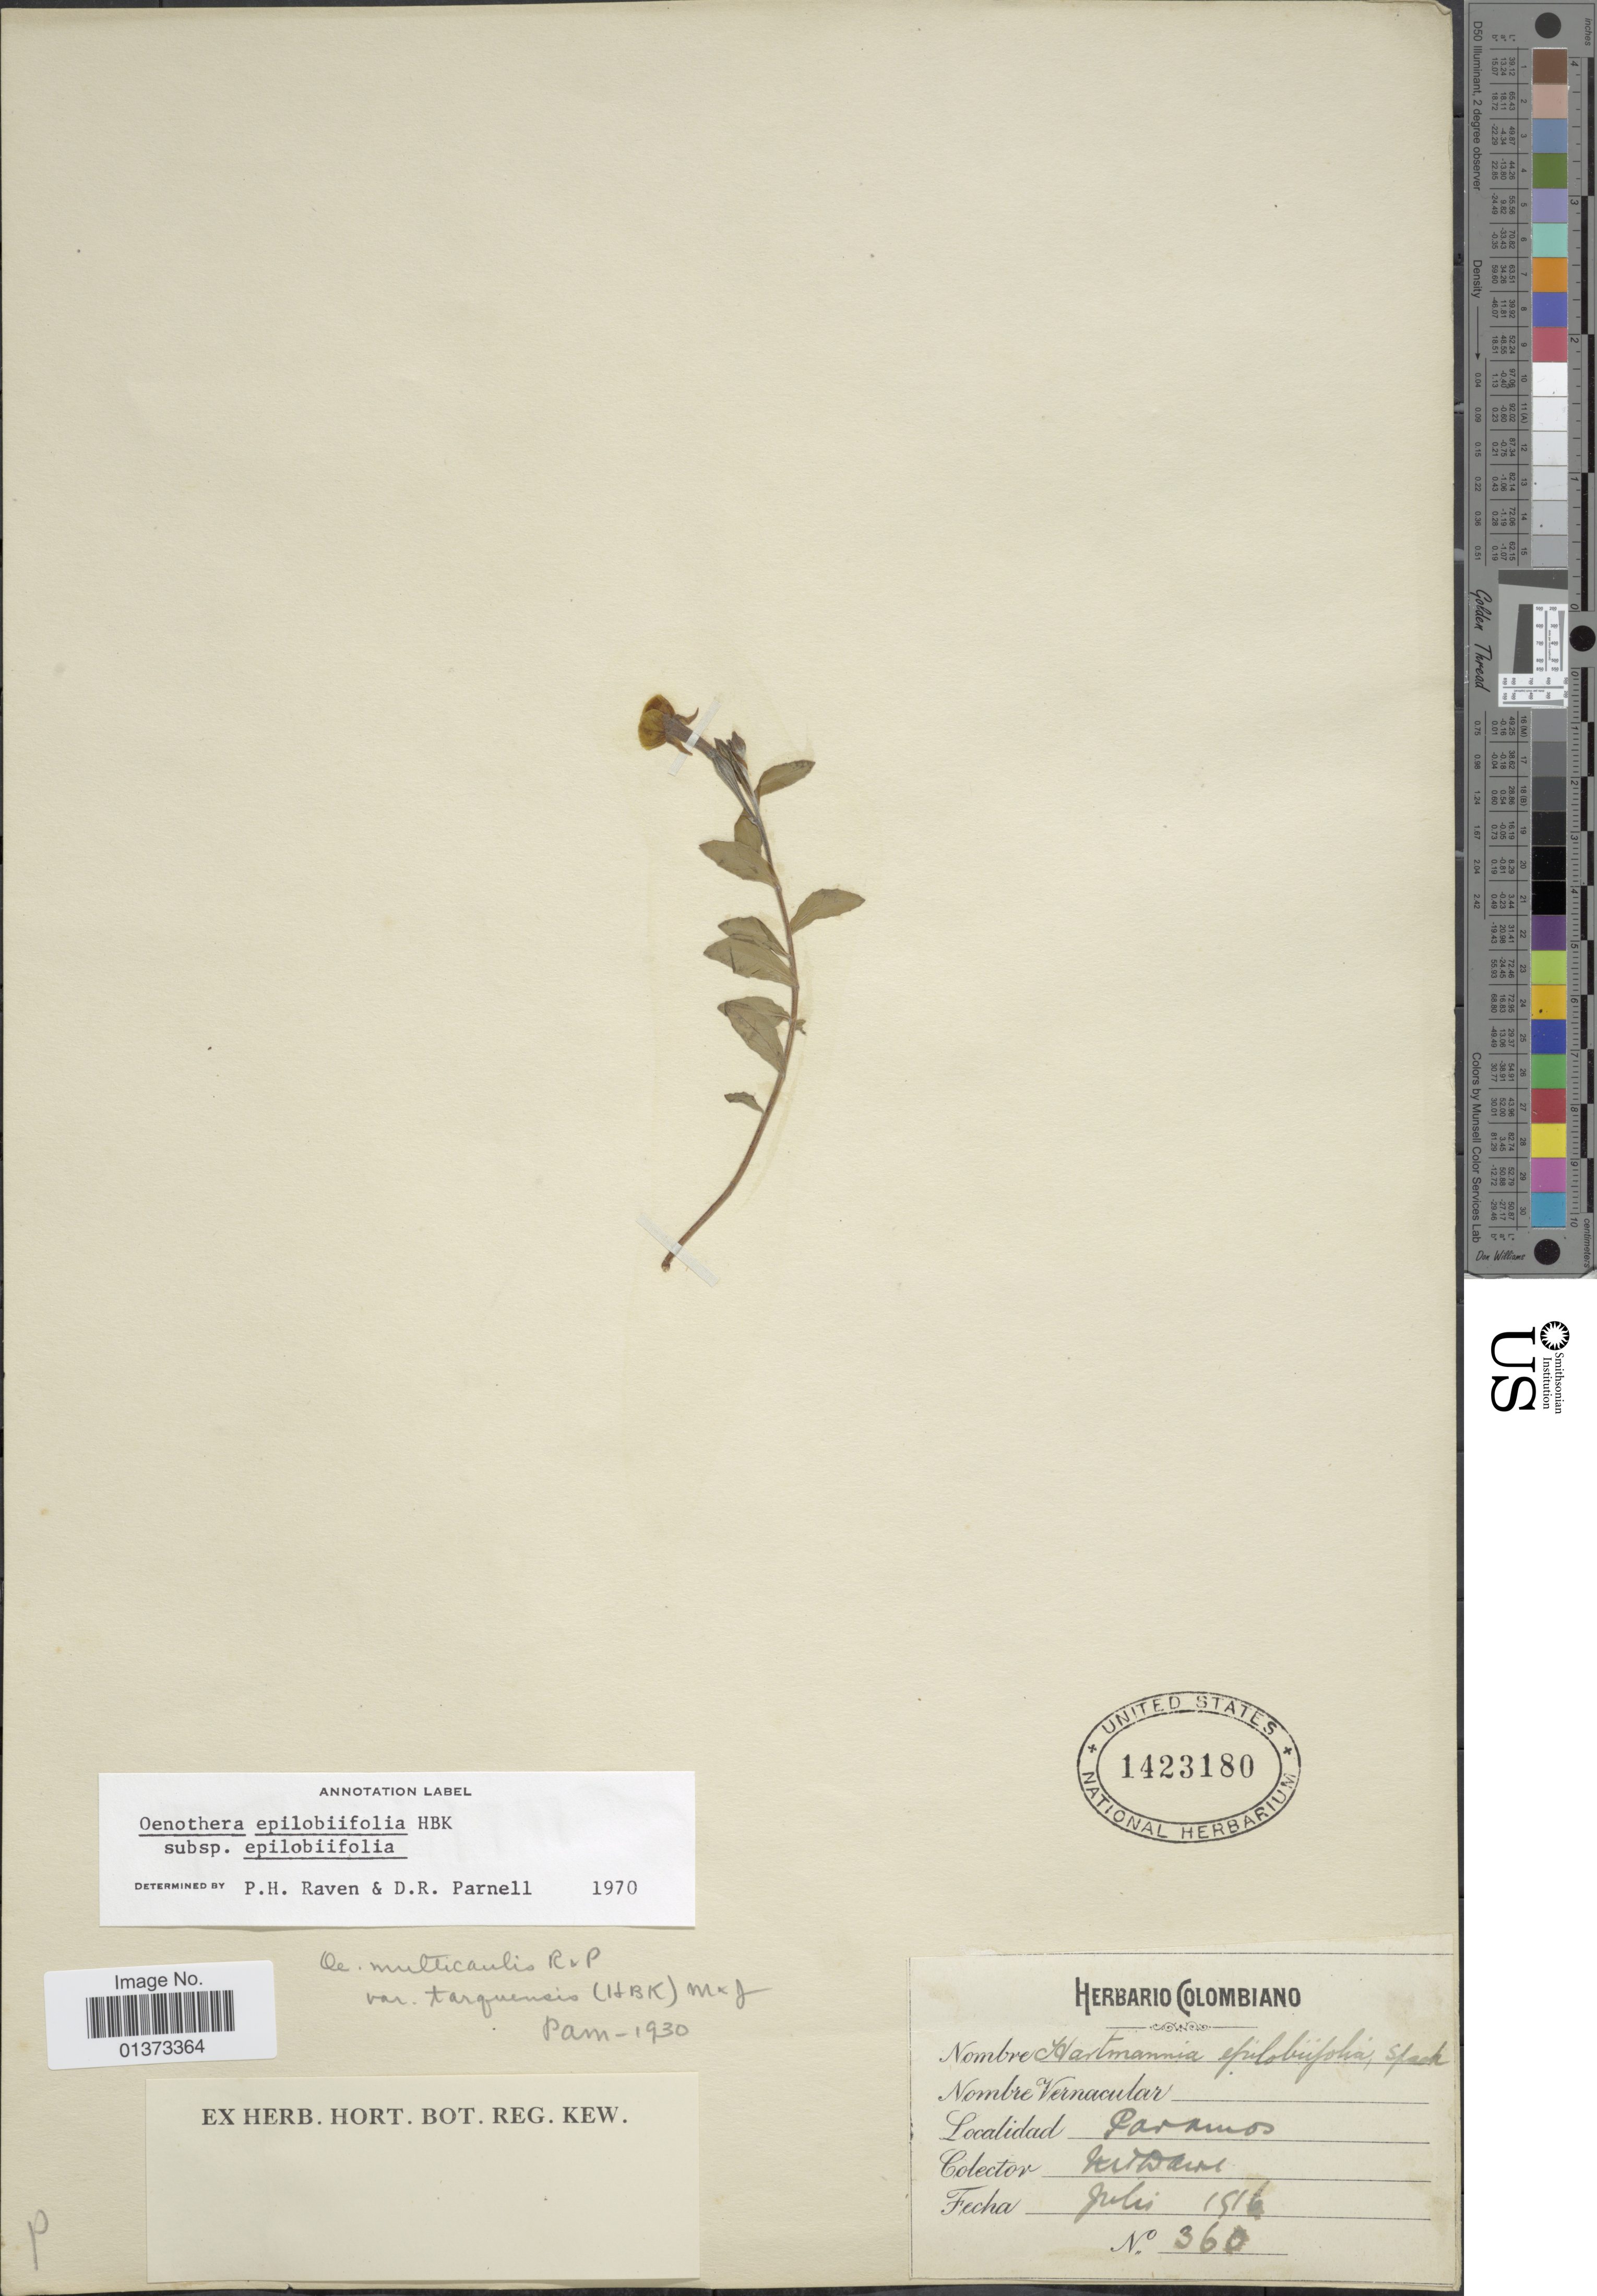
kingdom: Plantae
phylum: Tracheophyta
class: Magnoliopsida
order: Myrtales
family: Onagraceae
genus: Oenothera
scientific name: Oenothera epilobiifolia subsp. epilobiifolia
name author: Kunth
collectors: M. T. Dawe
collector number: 360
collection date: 1916-07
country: Colombia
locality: Paramos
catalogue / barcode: US 1423180